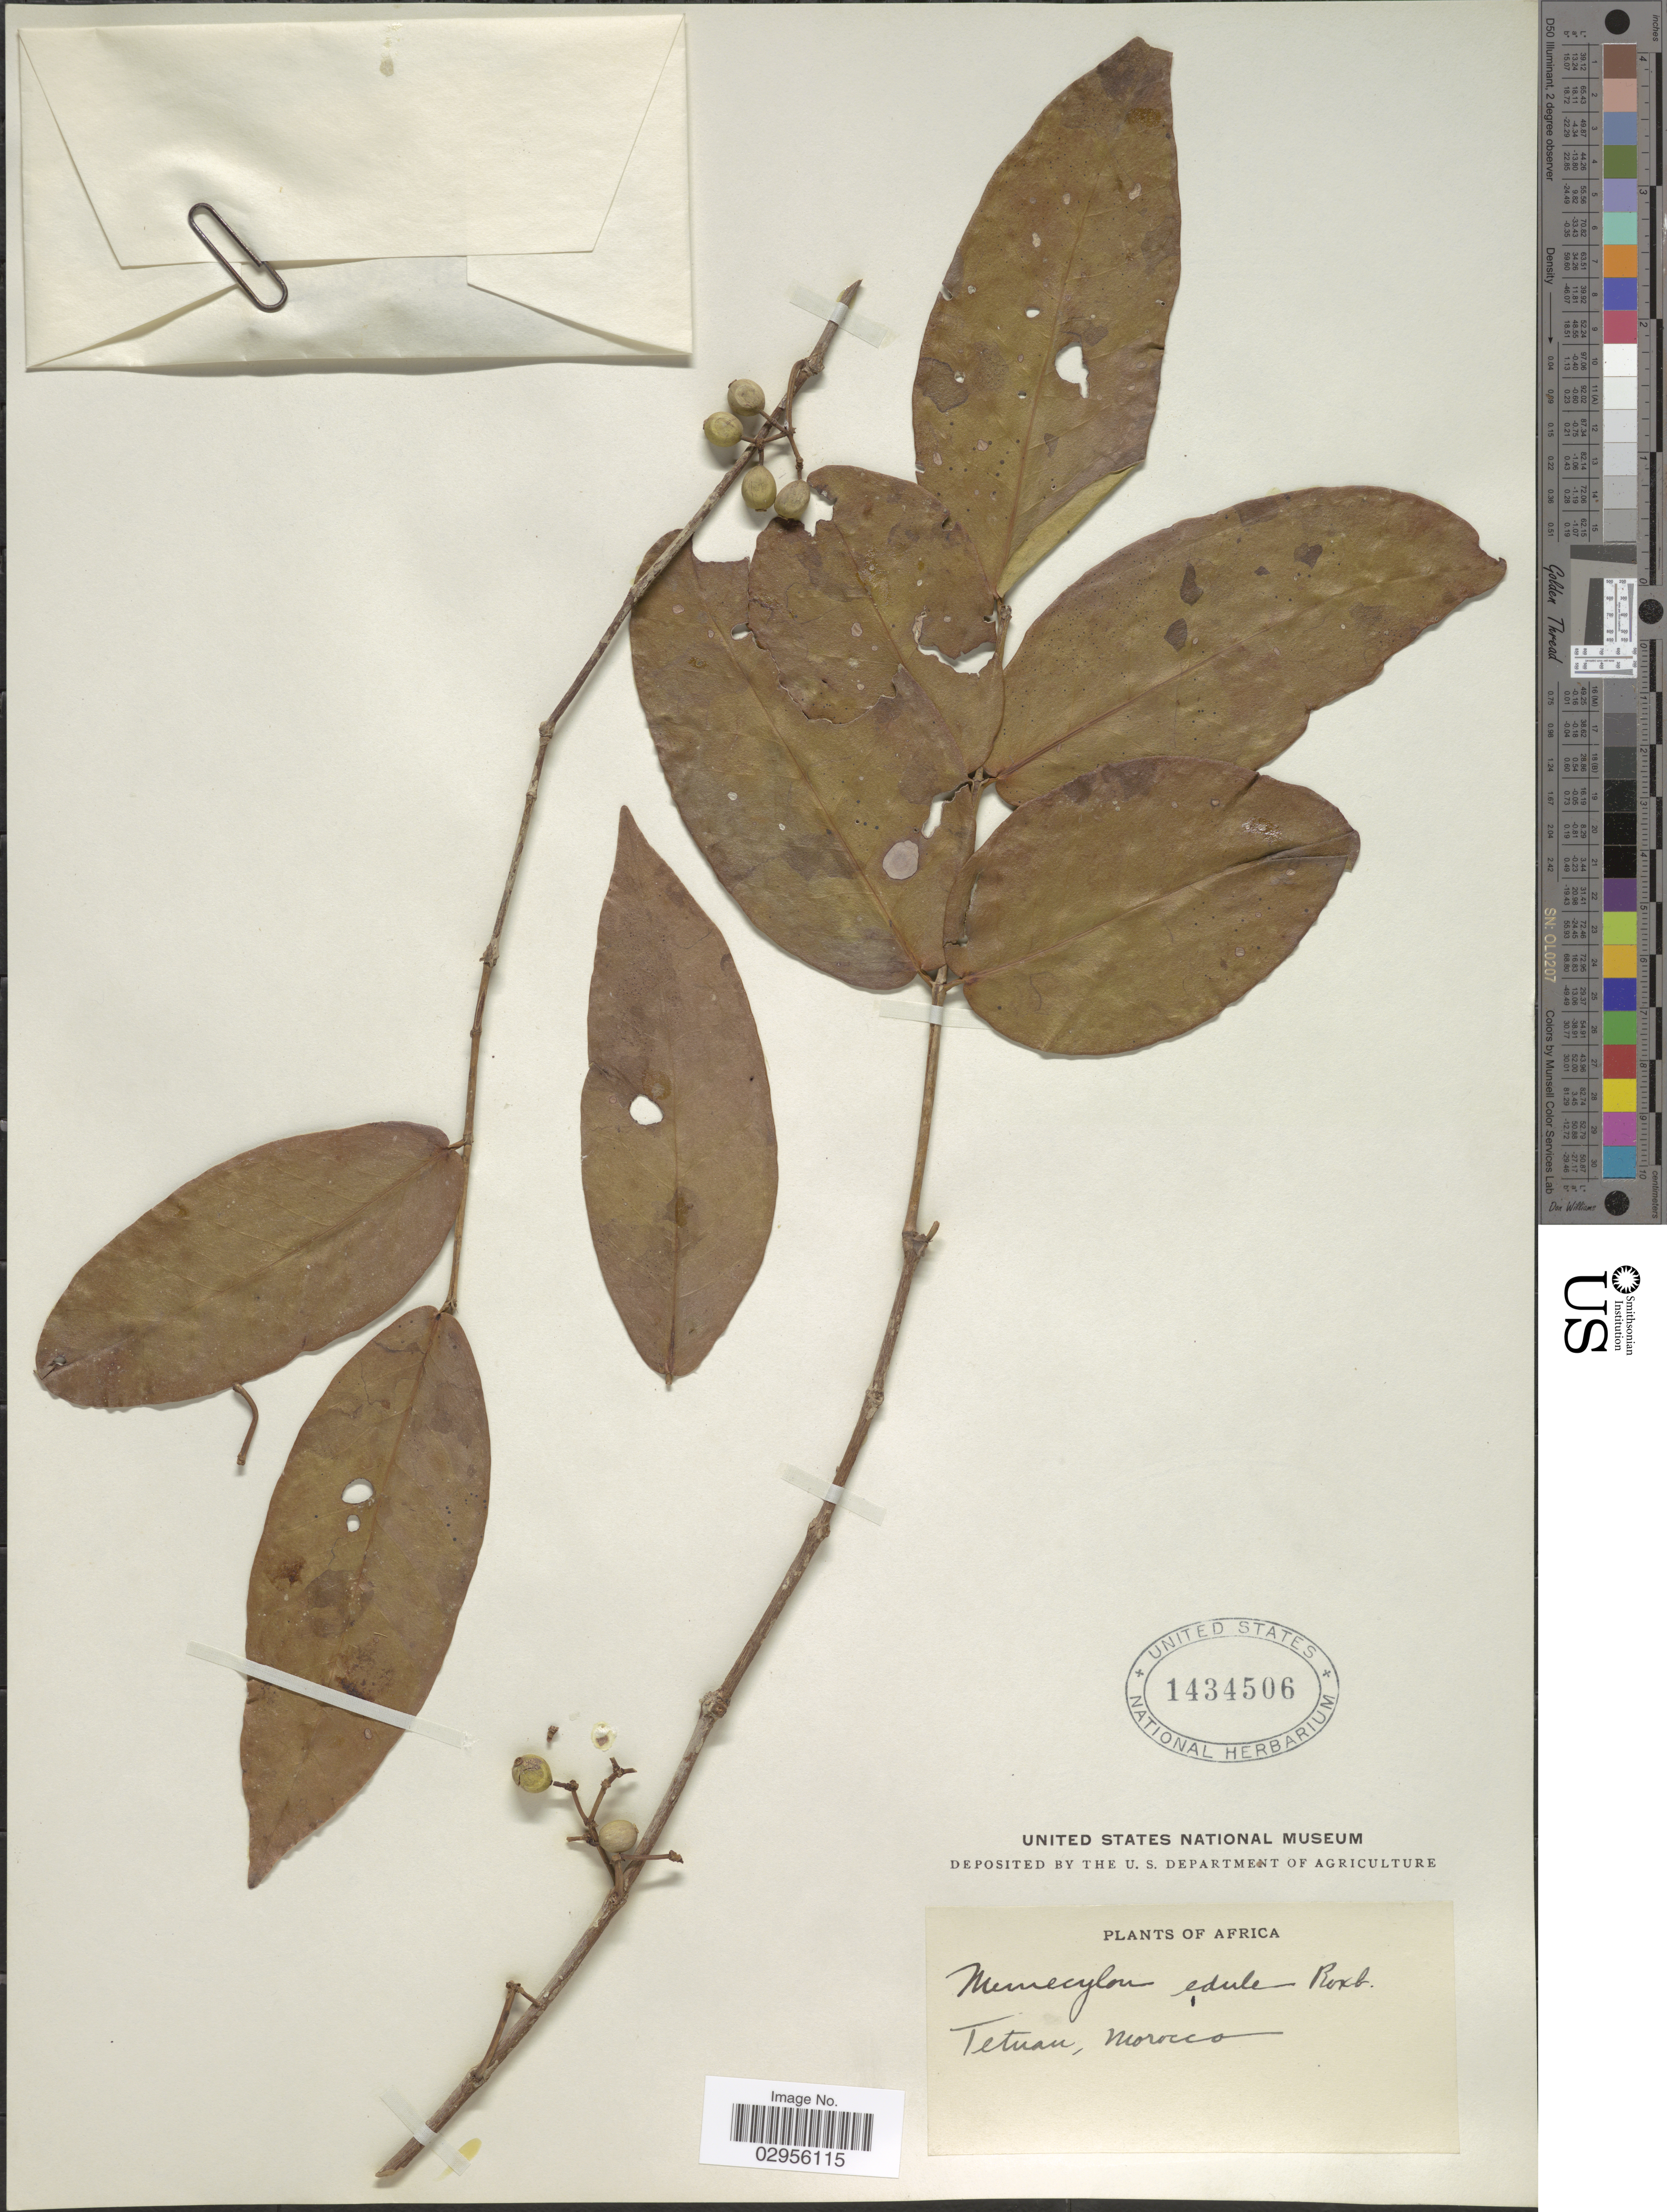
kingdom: Plantae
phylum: Tracheophyta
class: Magnoliopsida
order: Myrtales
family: Melastomataceae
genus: Memecylon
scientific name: Memecylon edule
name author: Roxb.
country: Morocco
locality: Tetuan.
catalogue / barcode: US 1434506